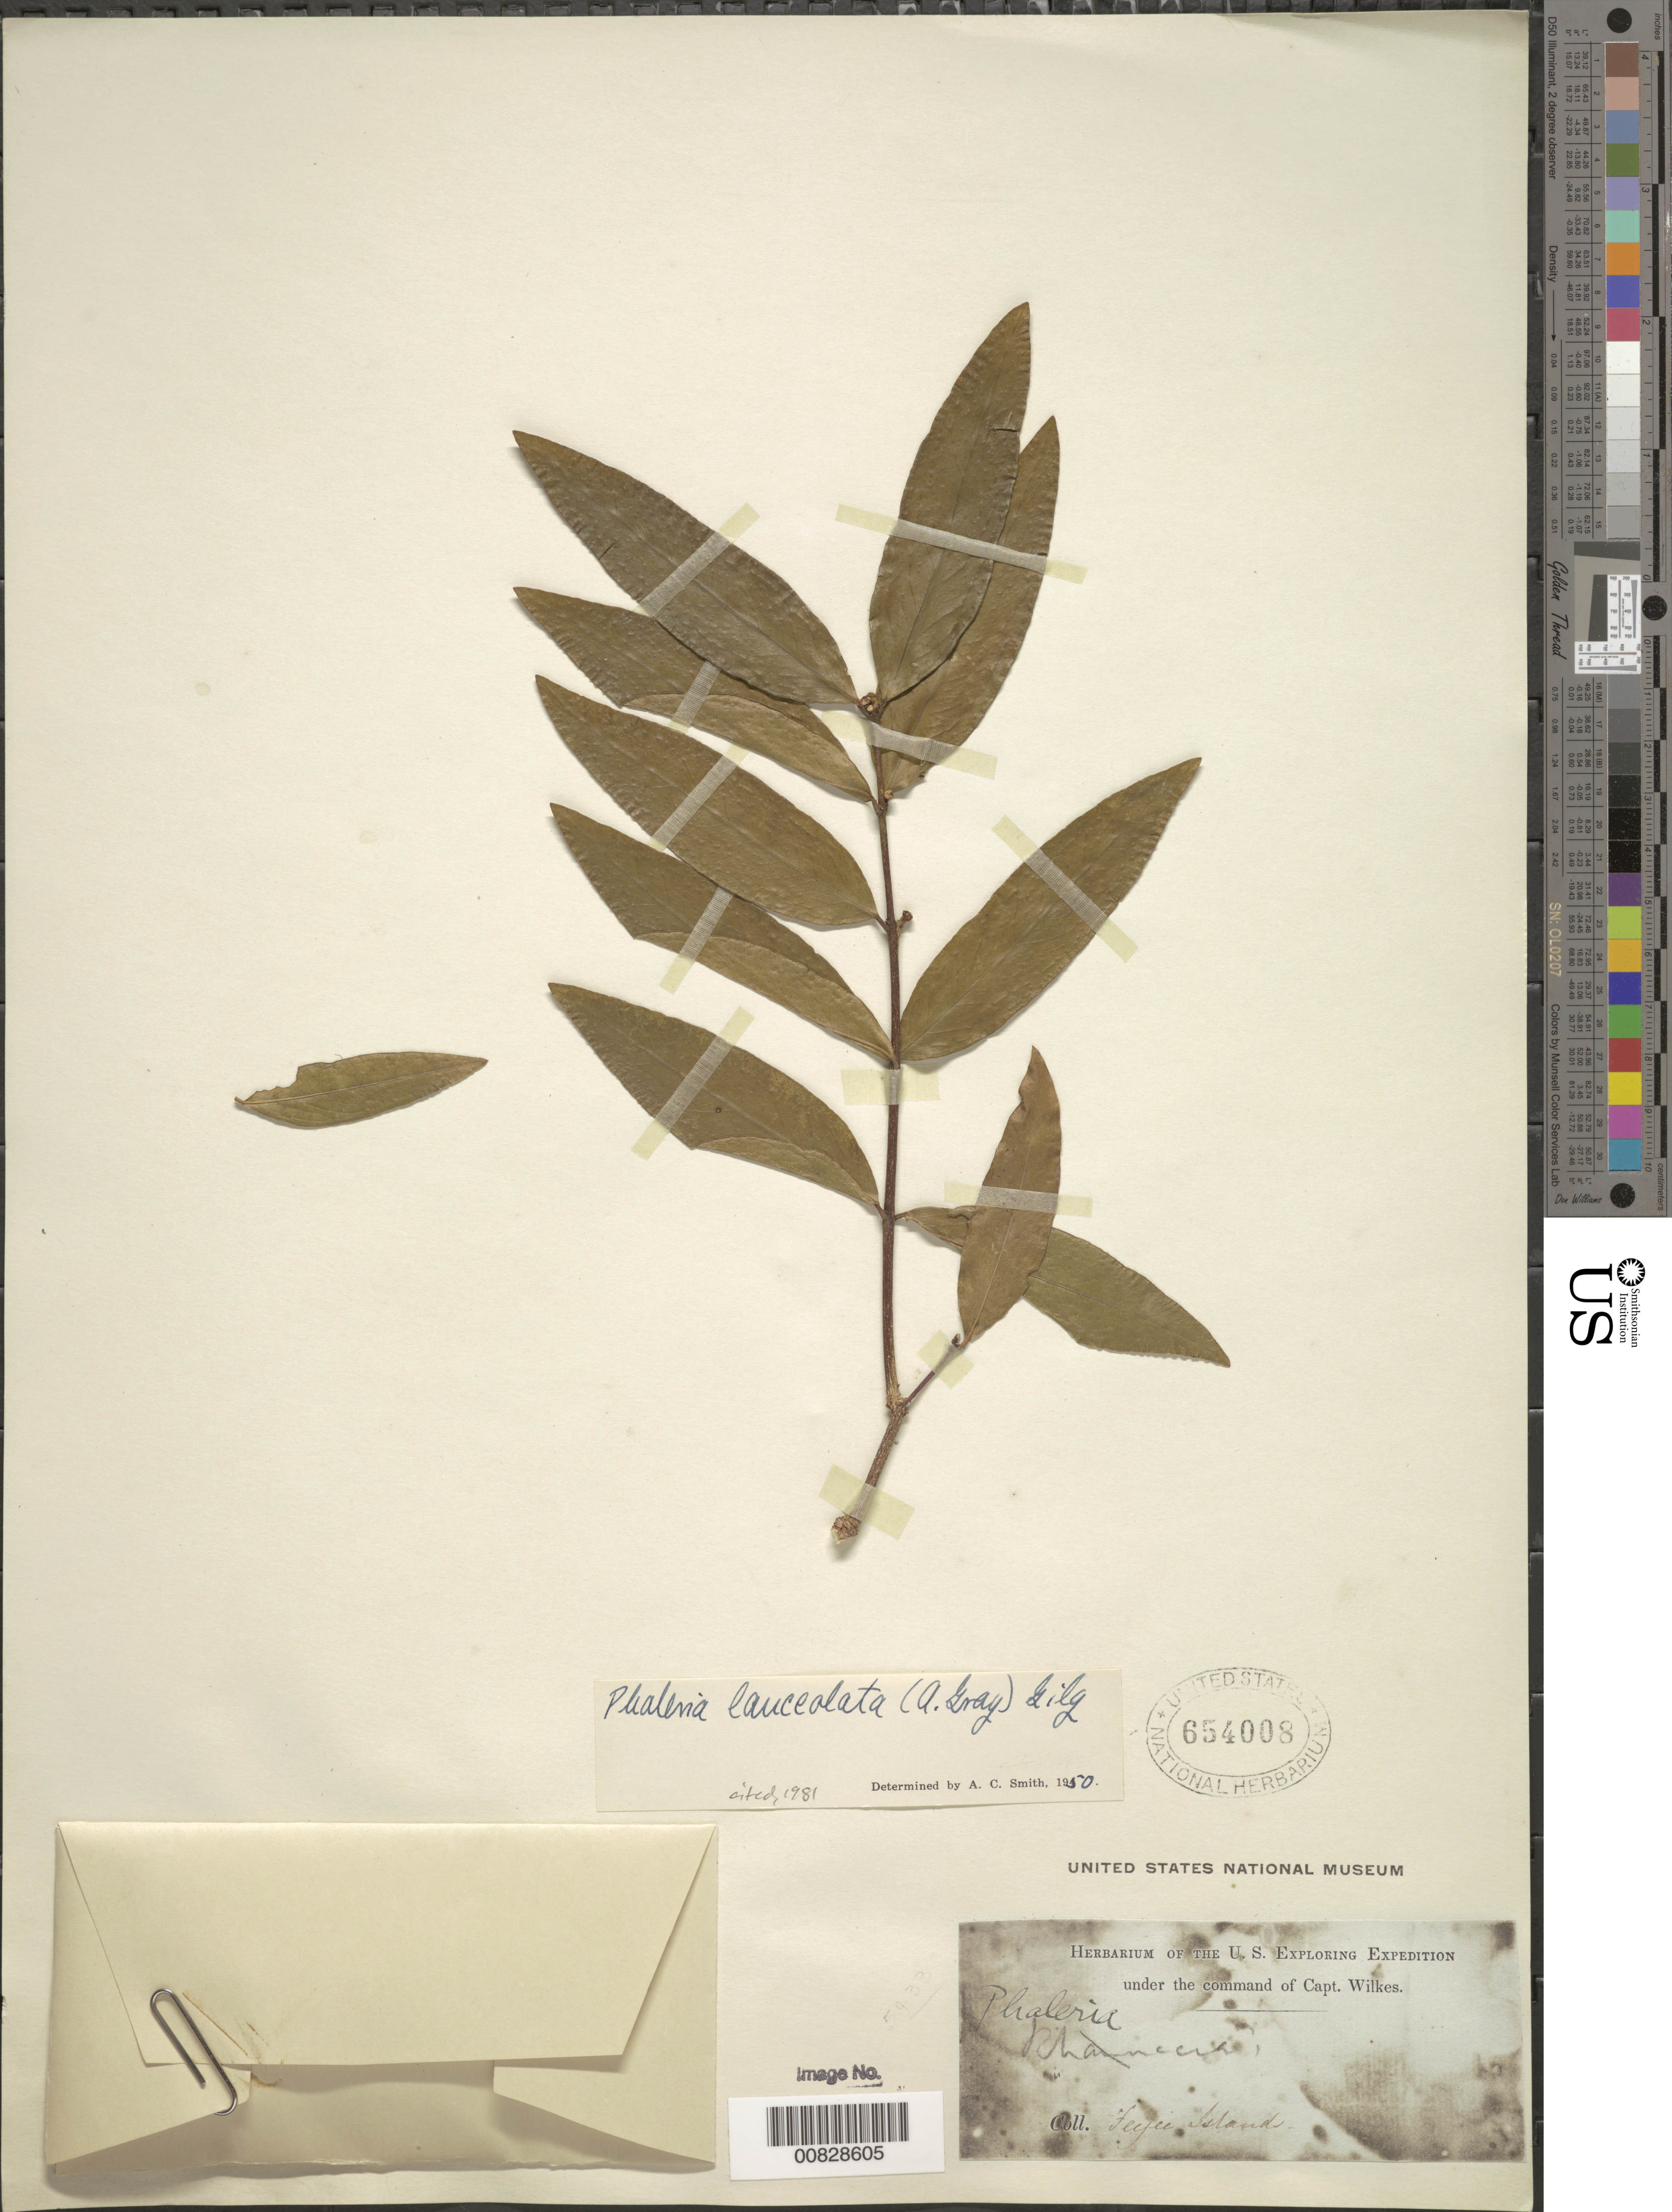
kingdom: Plantae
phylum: Tracheophyta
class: Magnoliopsida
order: Malvales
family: Thymelaeaceae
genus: Phaleria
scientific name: Phaleria lanceolata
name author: (A. Gray) Gilg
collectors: Wilkes Explor. Exped.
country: Fiji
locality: Fejee Islands.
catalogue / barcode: US 654008